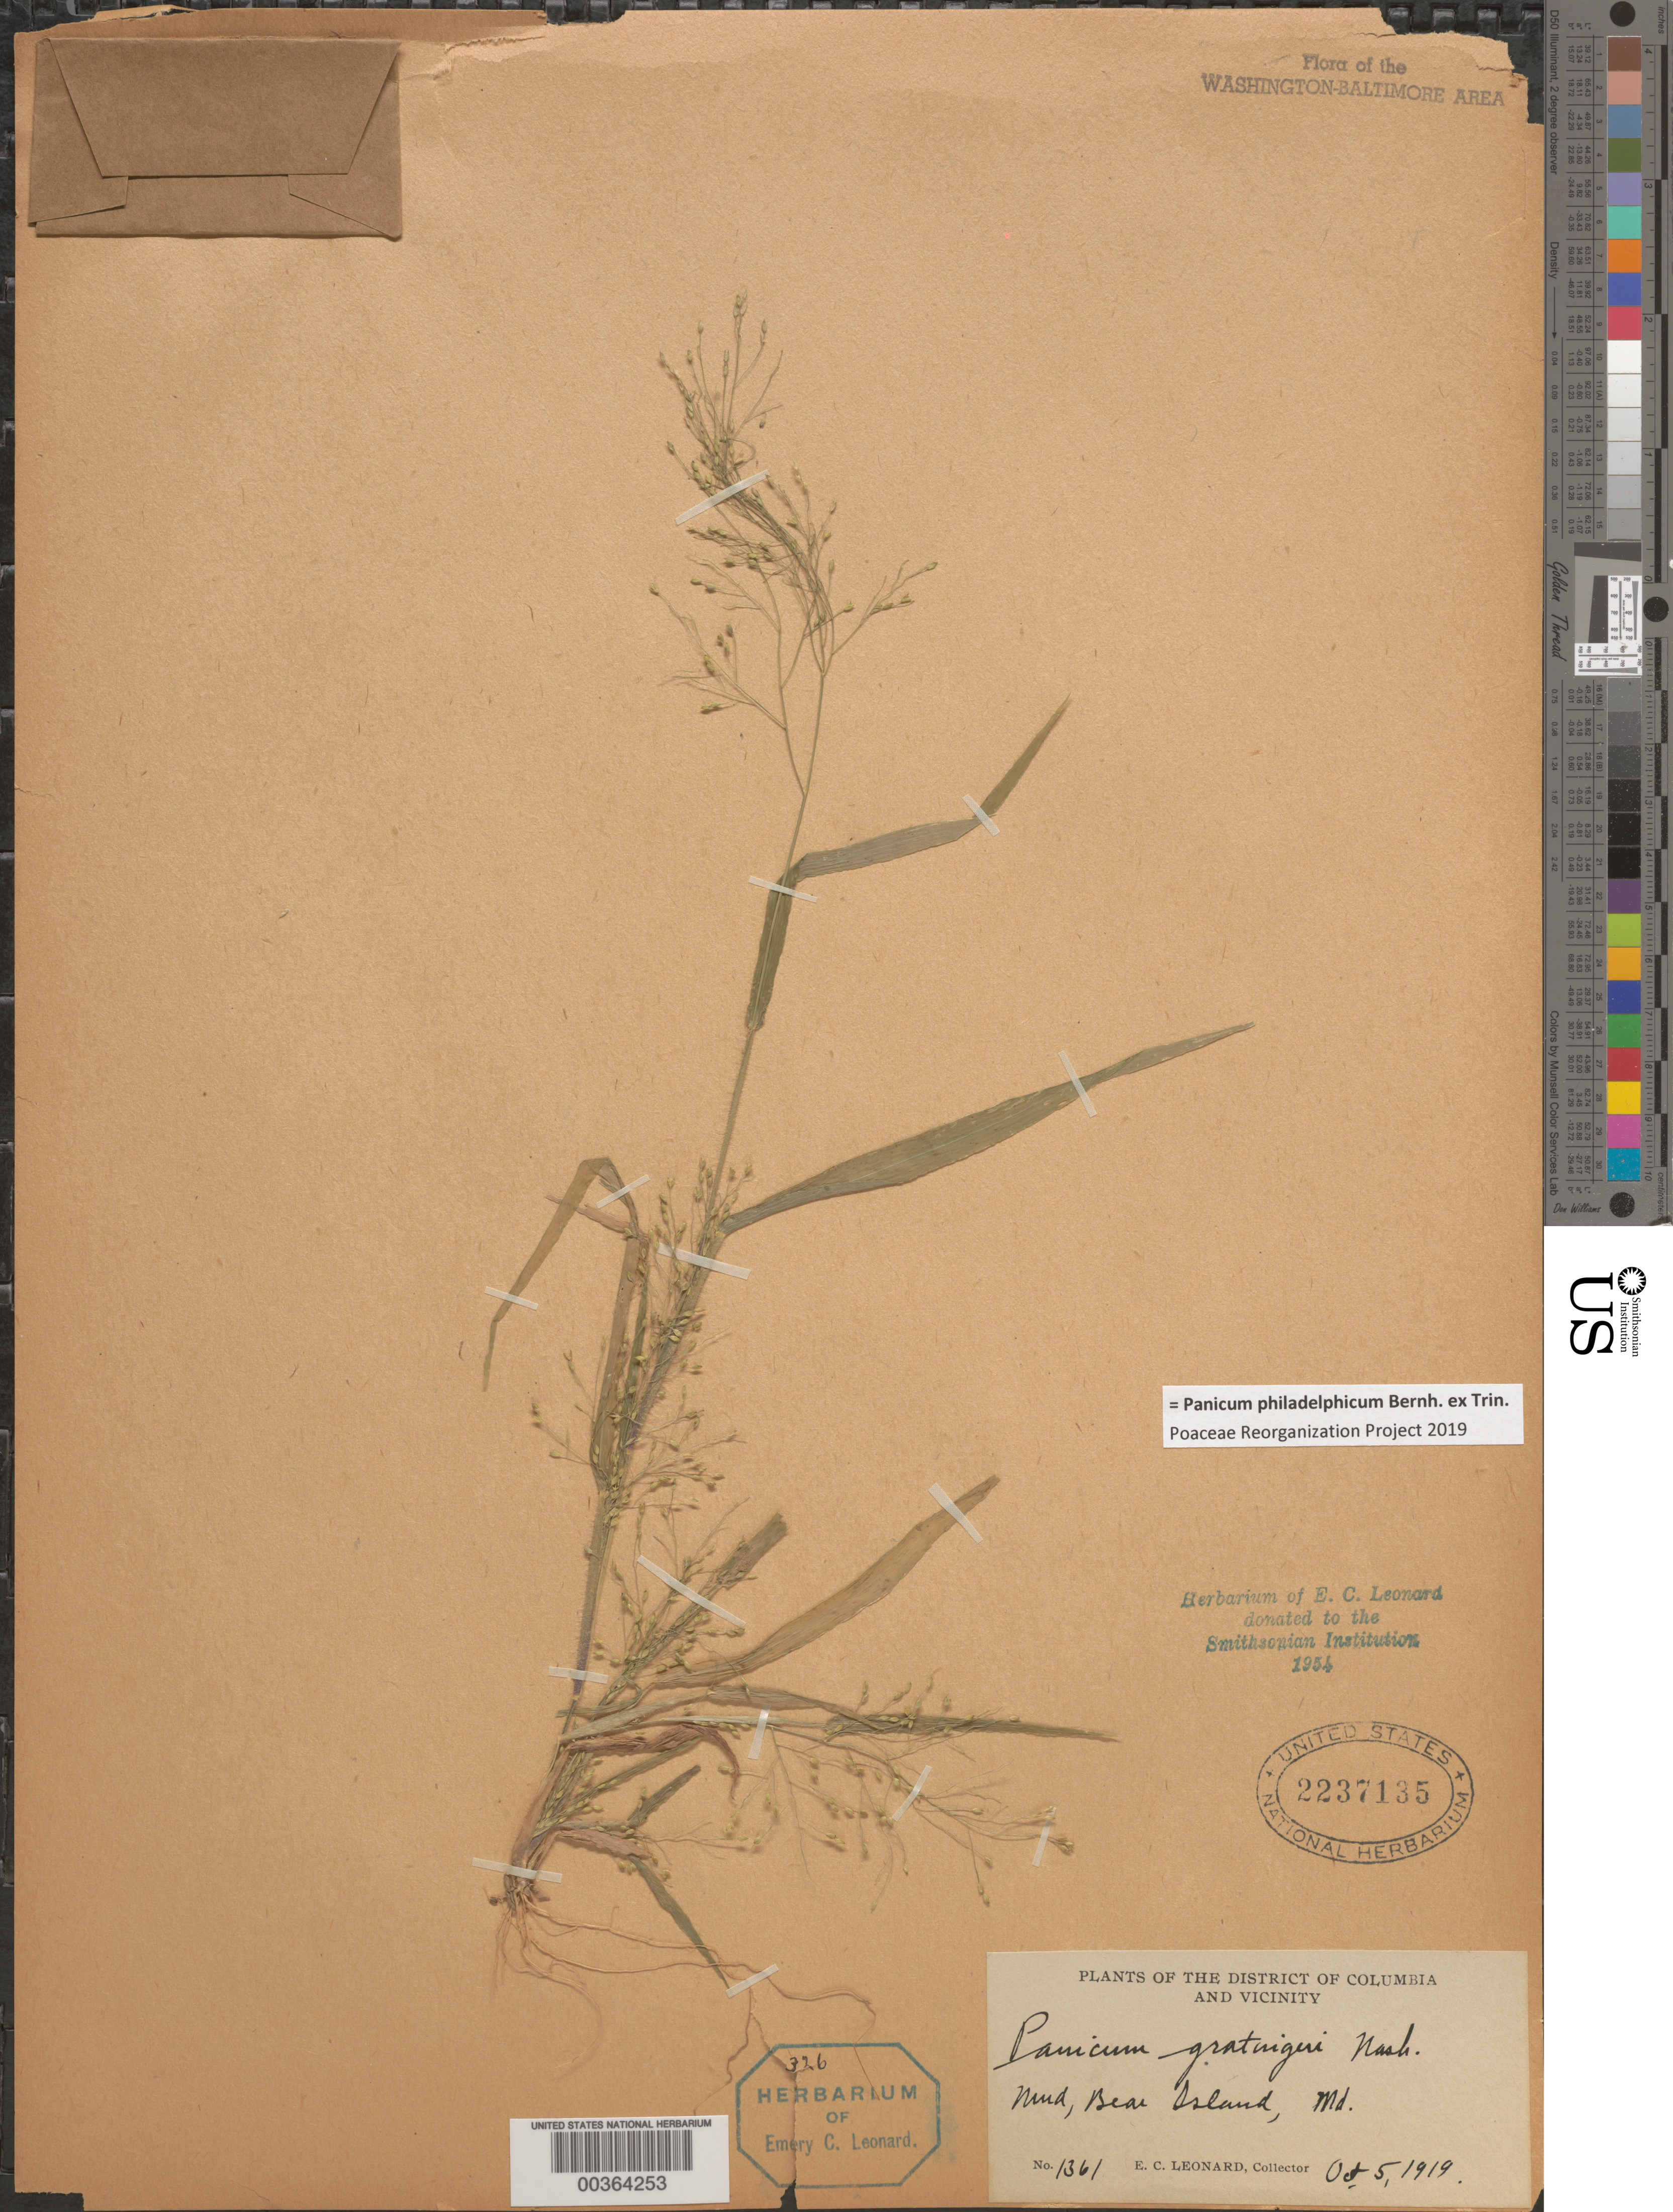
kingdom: Plantae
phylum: Tracheophyta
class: Liliopsida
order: Poales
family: Poaceae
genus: Panicum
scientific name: Panicum philadelphicum var. gattingeri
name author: (Nash) Freckmann & Lelong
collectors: E. C. Leonard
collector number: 1361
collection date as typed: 05 Oct 1919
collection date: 1919-10-05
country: United States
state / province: Maryland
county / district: Montgomery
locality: Bear Island C. & O. Canal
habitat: Mud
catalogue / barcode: US 2237135